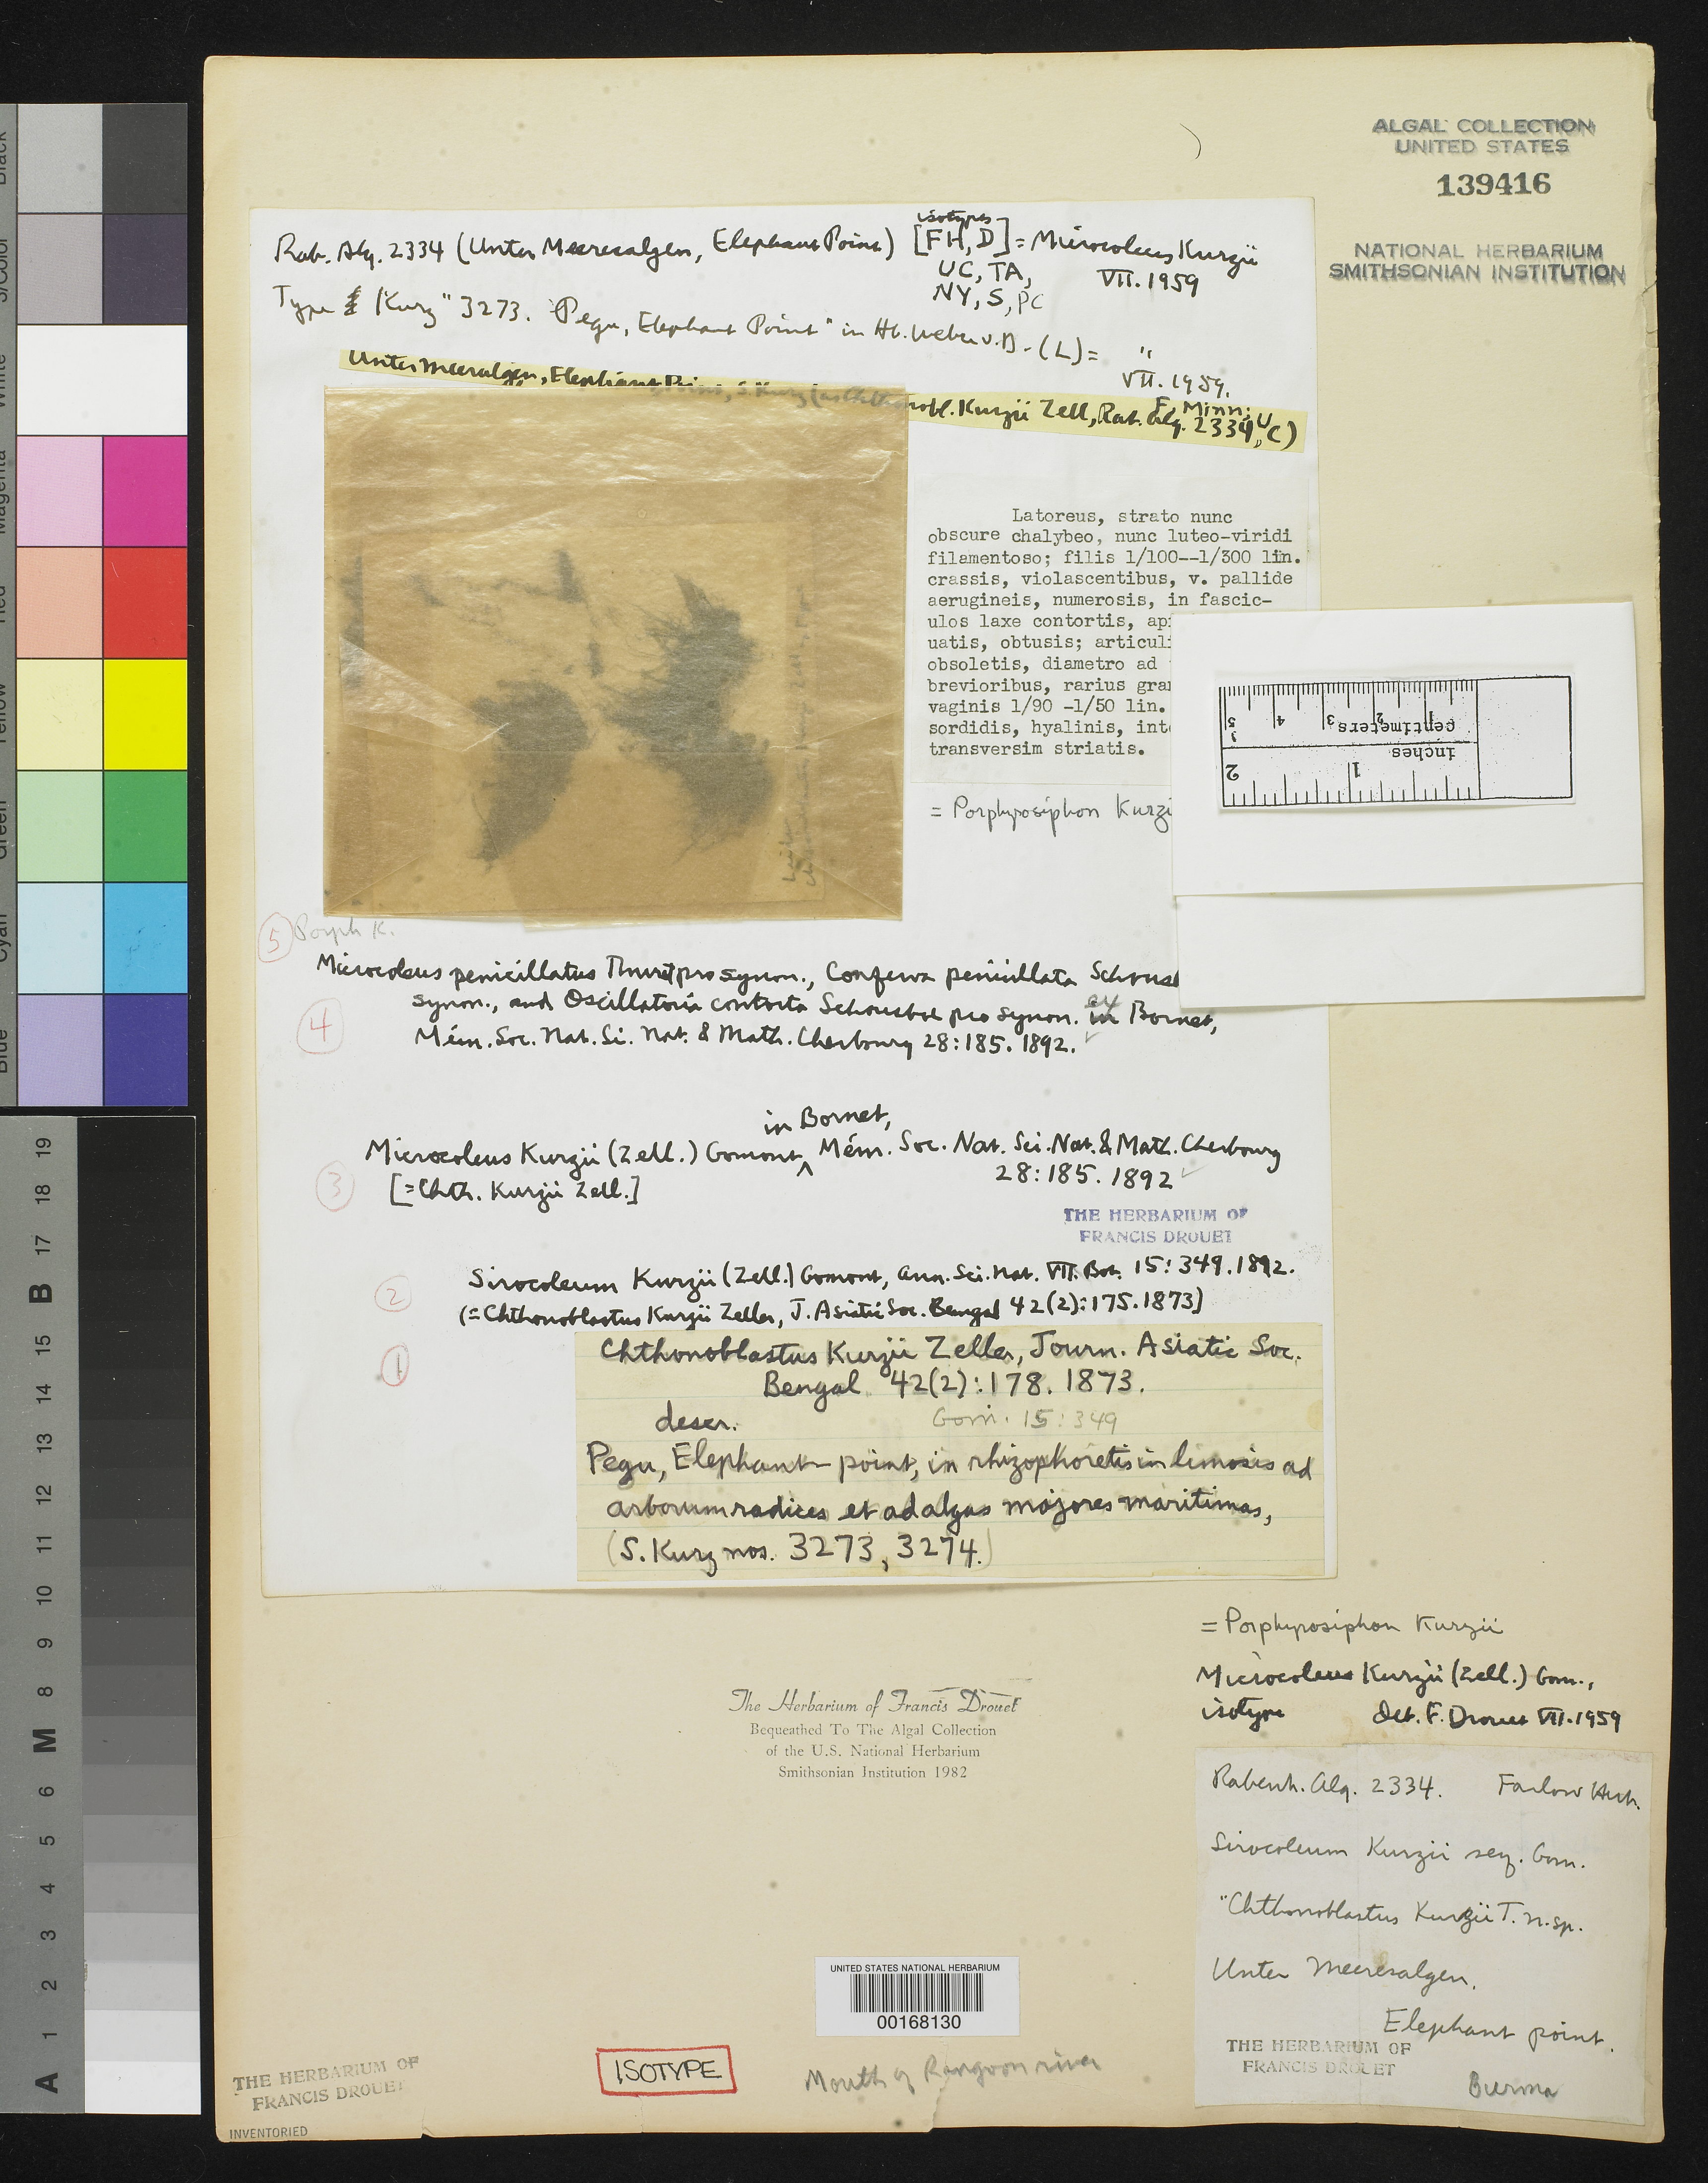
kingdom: Bacteria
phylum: Cyanobacteria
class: Cyanobacteriia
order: Cyanobacteriales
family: Oscillatoriaceae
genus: Chthonoblastus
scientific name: Chthonoblastus kurzii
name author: Zeller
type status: Isotype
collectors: W. Kurz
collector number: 2334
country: Myanmar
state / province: Pegu Division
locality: Elephant Point, Pegu.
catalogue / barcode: US 139416